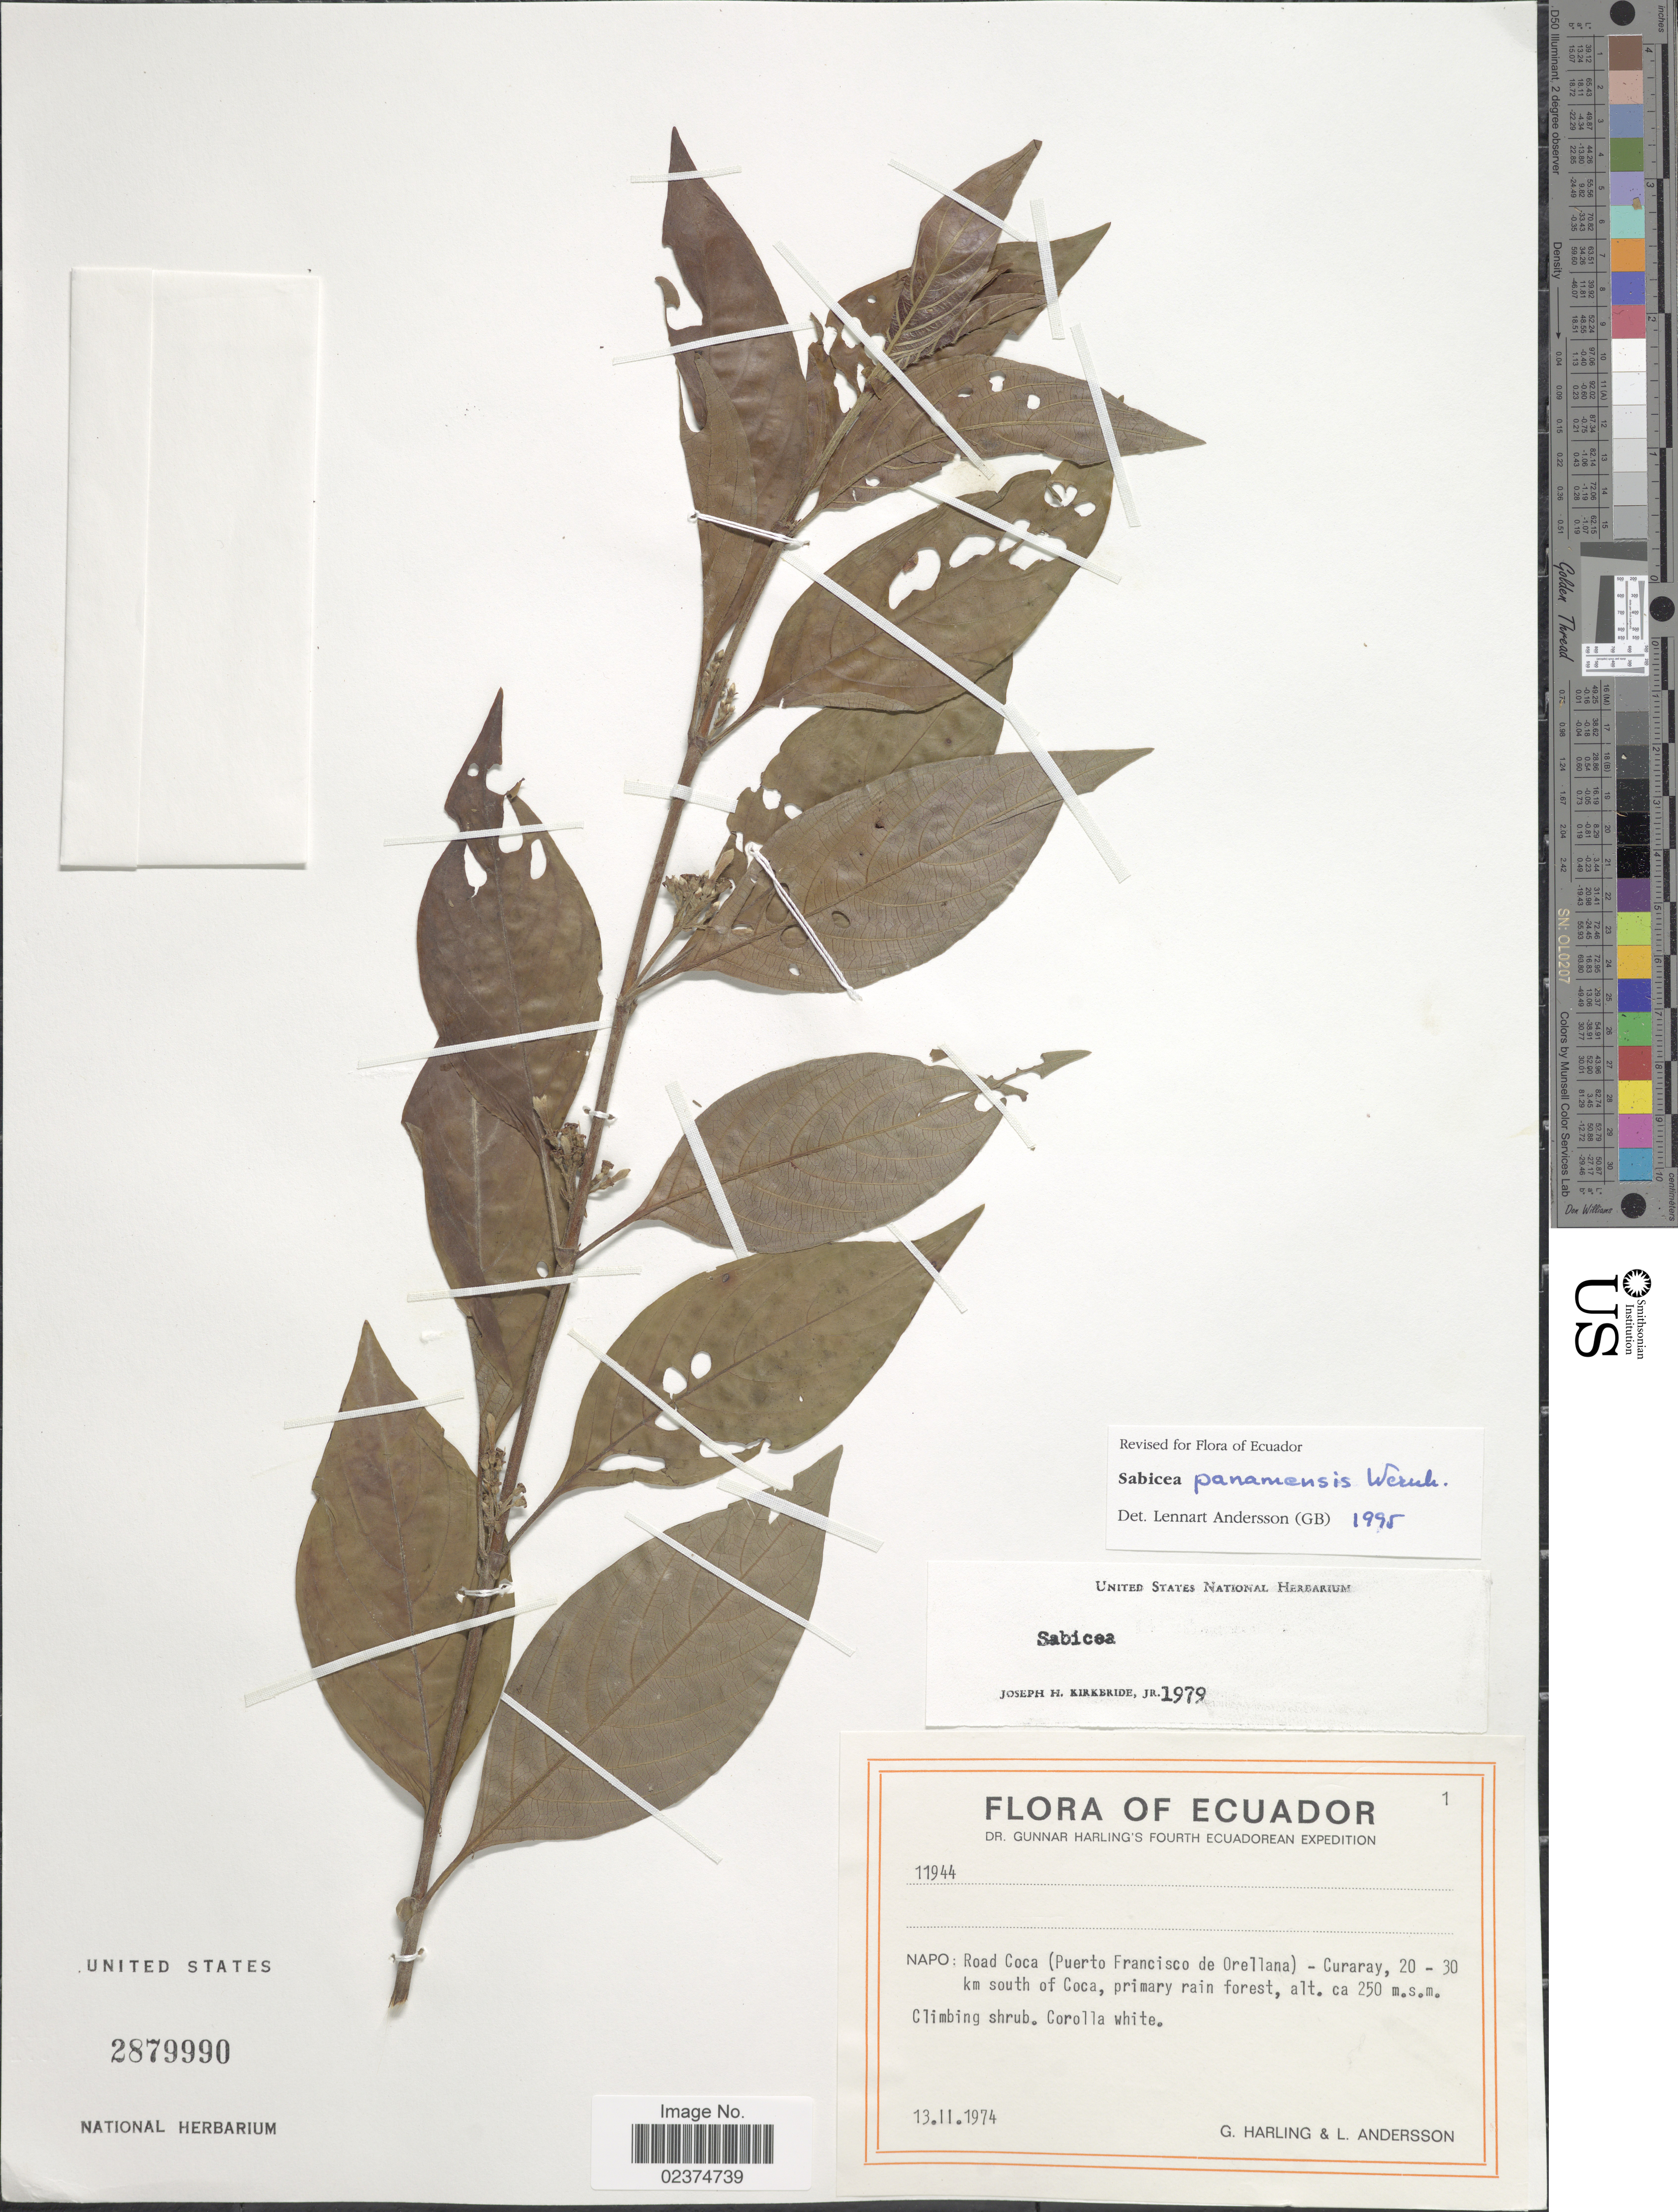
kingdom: Plantae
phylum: Tracheophyta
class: Magnoliopsida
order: Gentianales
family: Rubiaceae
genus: Sabicea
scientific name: Sabicea panamensis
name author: Wernham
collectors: G. Harling & L. Andersson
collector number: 11944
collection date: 1974-02-13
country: Ecuador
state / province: Napo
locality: Road Coca (Puerto Francisco de Orellana), Curaray, 20-30 km south of Coca, primary rain forest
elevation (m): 250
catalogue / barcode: US 2879990